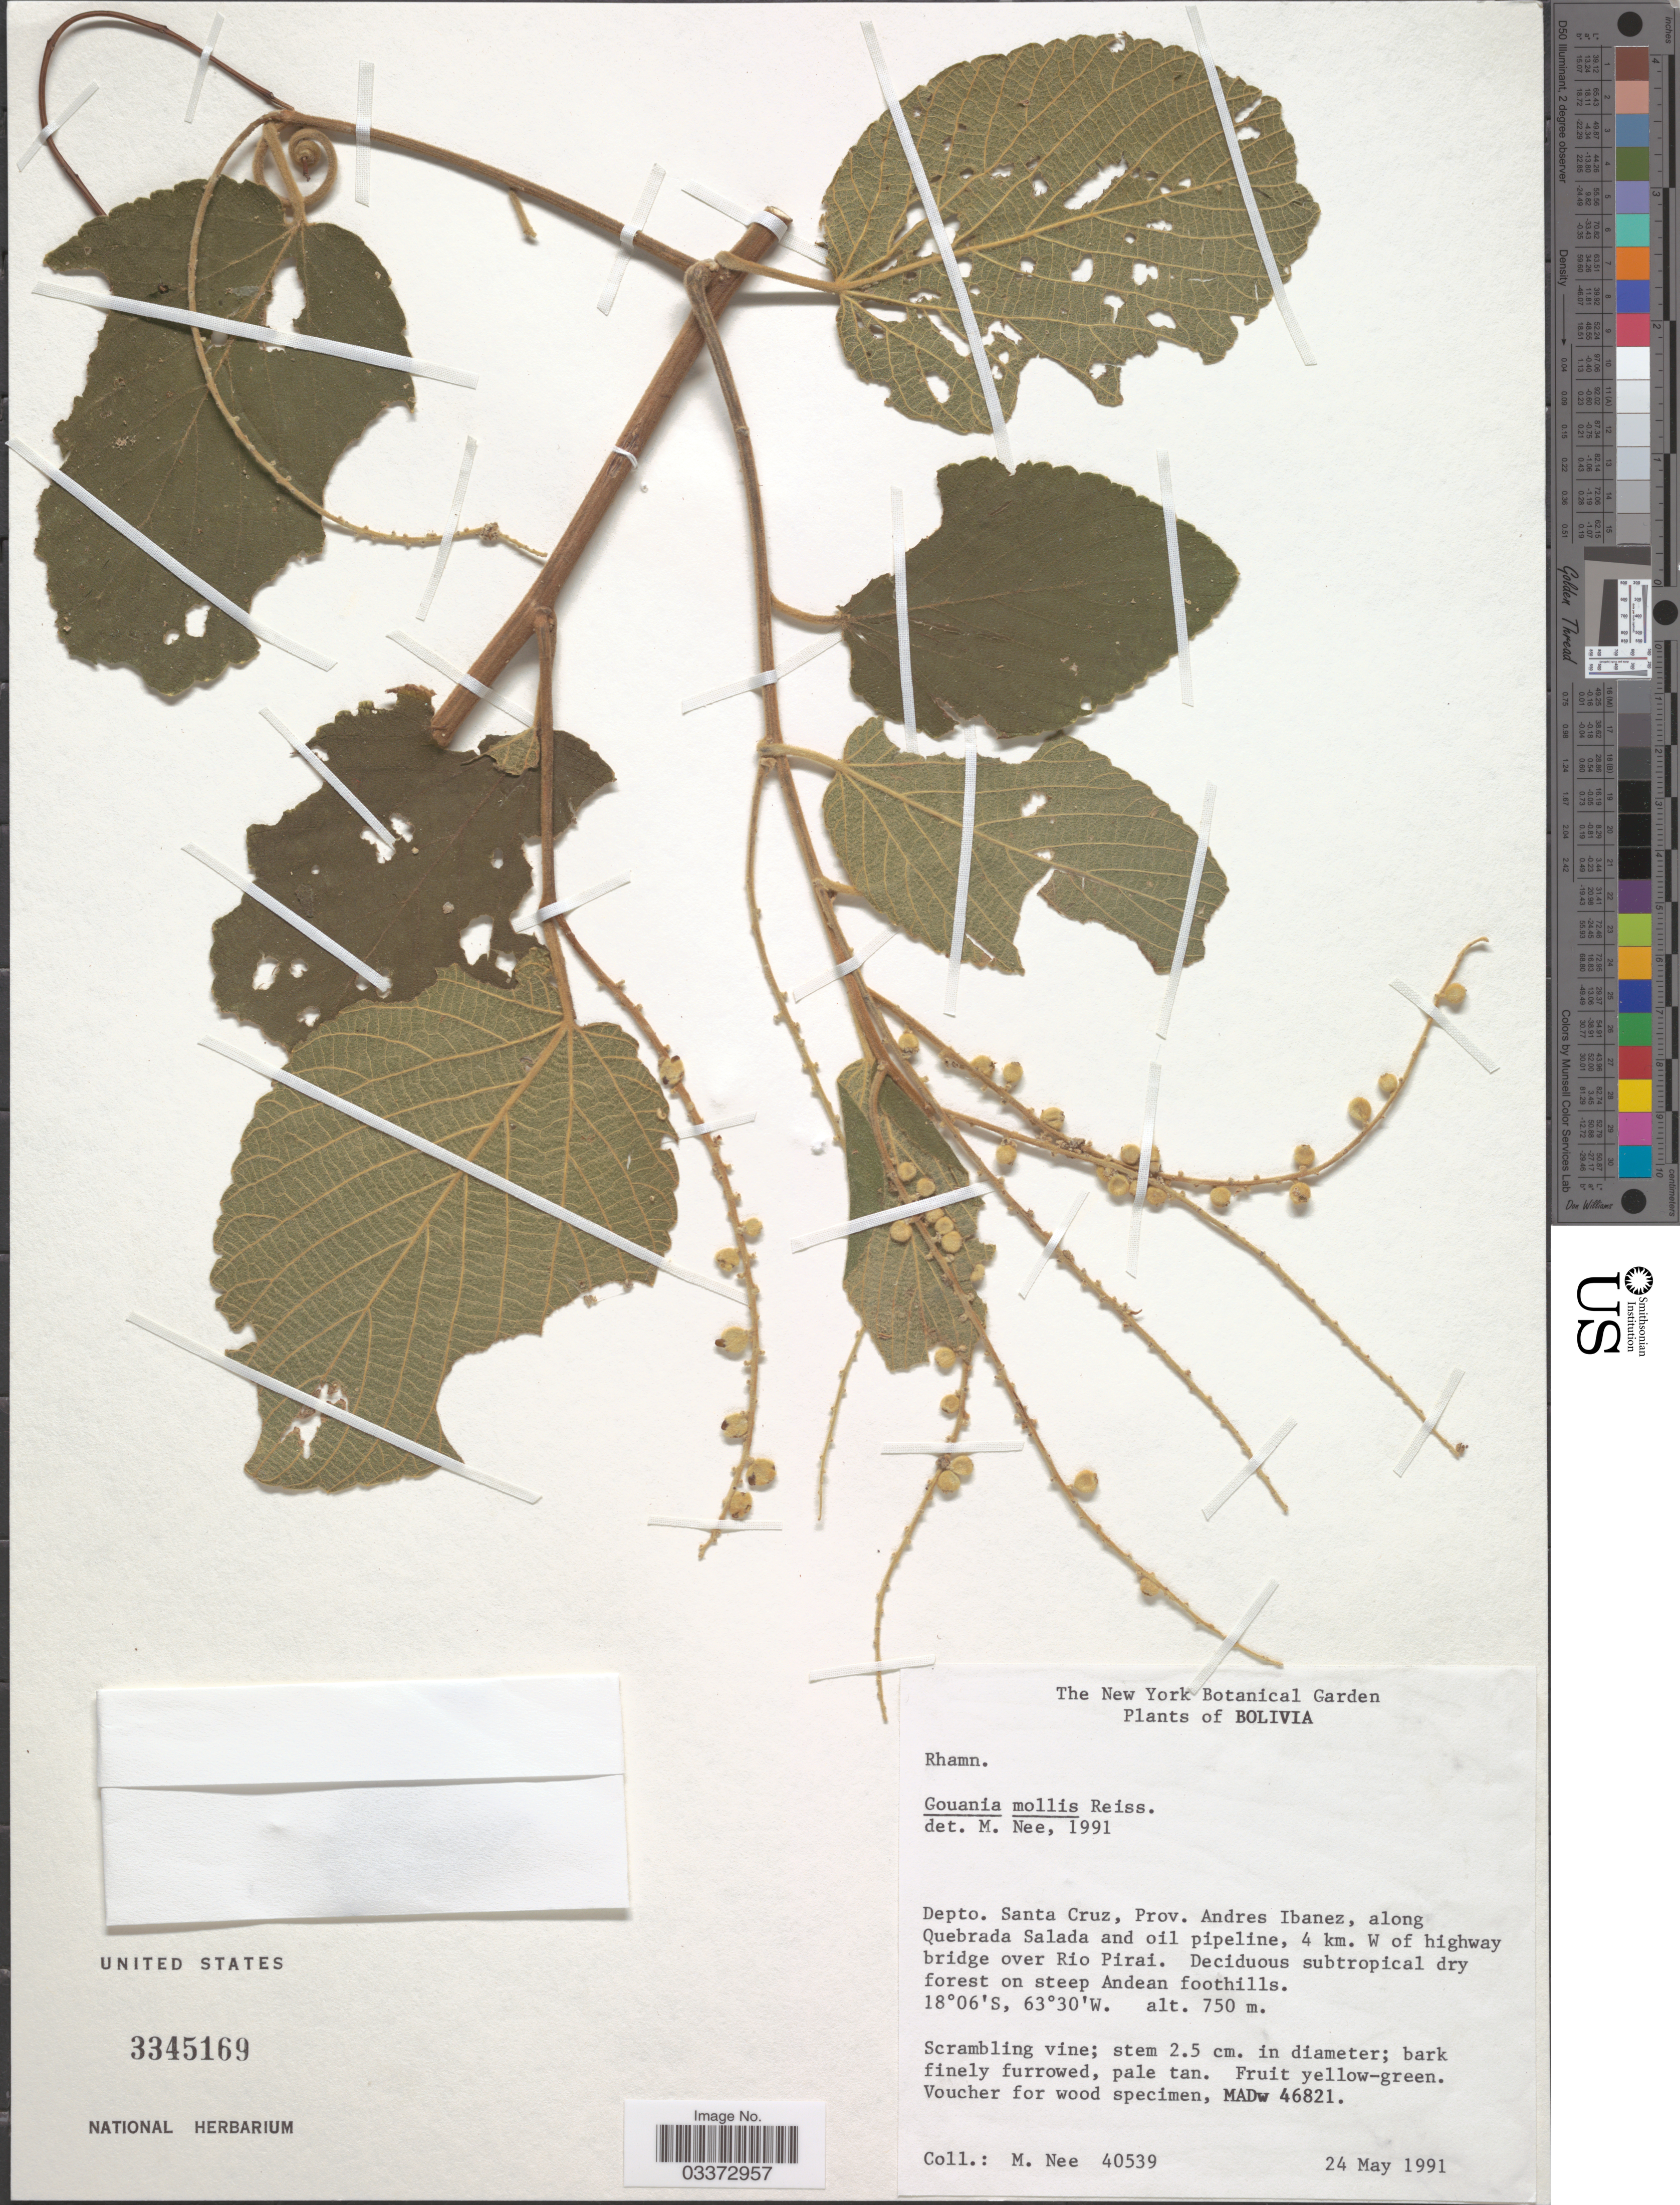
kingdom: Plantae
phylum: Tracheophyta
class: Magnoliopsida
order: Rosales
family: Rhamnaceae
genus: Gouania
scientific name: Gouania latifolia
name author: Reissek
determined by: Figueira, Mauricio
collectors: M. Nee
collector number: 40539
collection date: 1991-05-24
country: Bolivia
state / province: Santa Cruz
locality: Depto. Santa Cruz, Prov. Andres Ibanez, along Quebrada Salada and oil pipeline, 4 km. W of highway bridge over Rio Pirai.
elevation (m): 750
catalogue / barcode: US 3345169